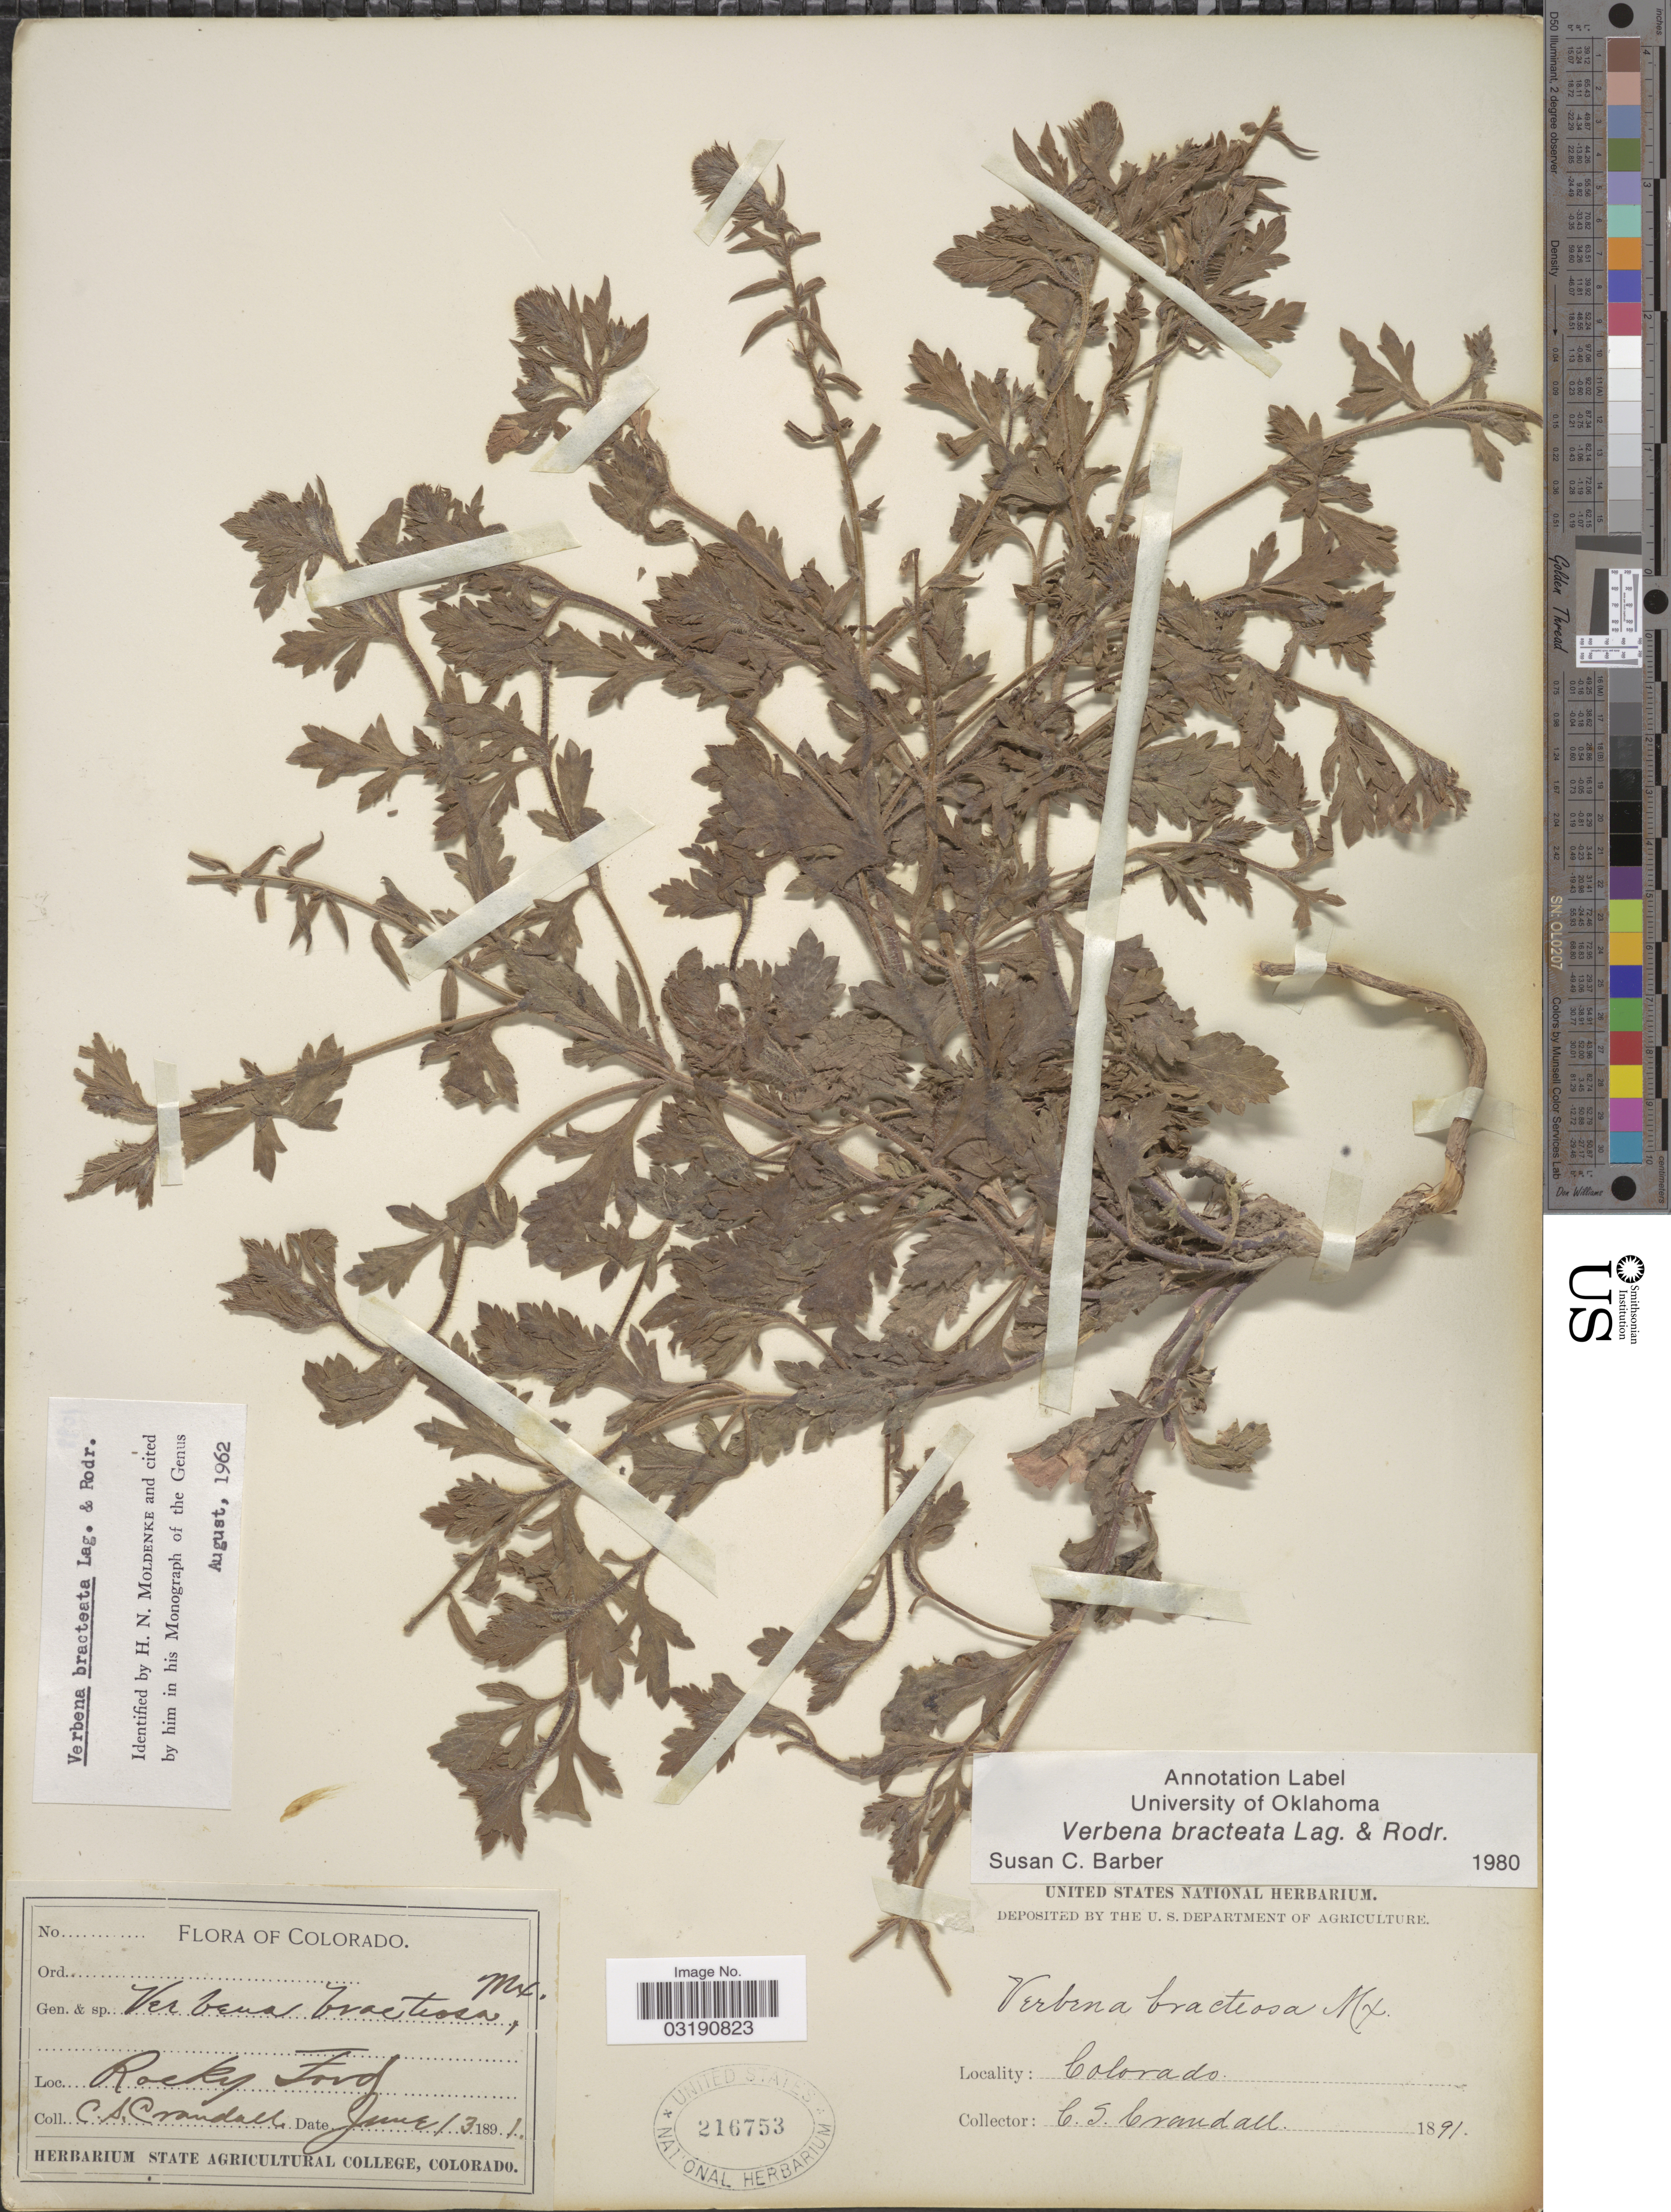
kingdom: Plantae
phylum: Tracheophyta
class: Magnoliopsida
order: Lamiales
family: Verbenaceae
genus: Verbena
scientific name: Verbena bracteata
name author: Cav. ex Lag. & Rodr.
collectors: C. Crandall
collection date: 1891-06-13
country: United States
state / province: Colorado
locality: Rocky Ford.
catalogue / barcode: US 216753